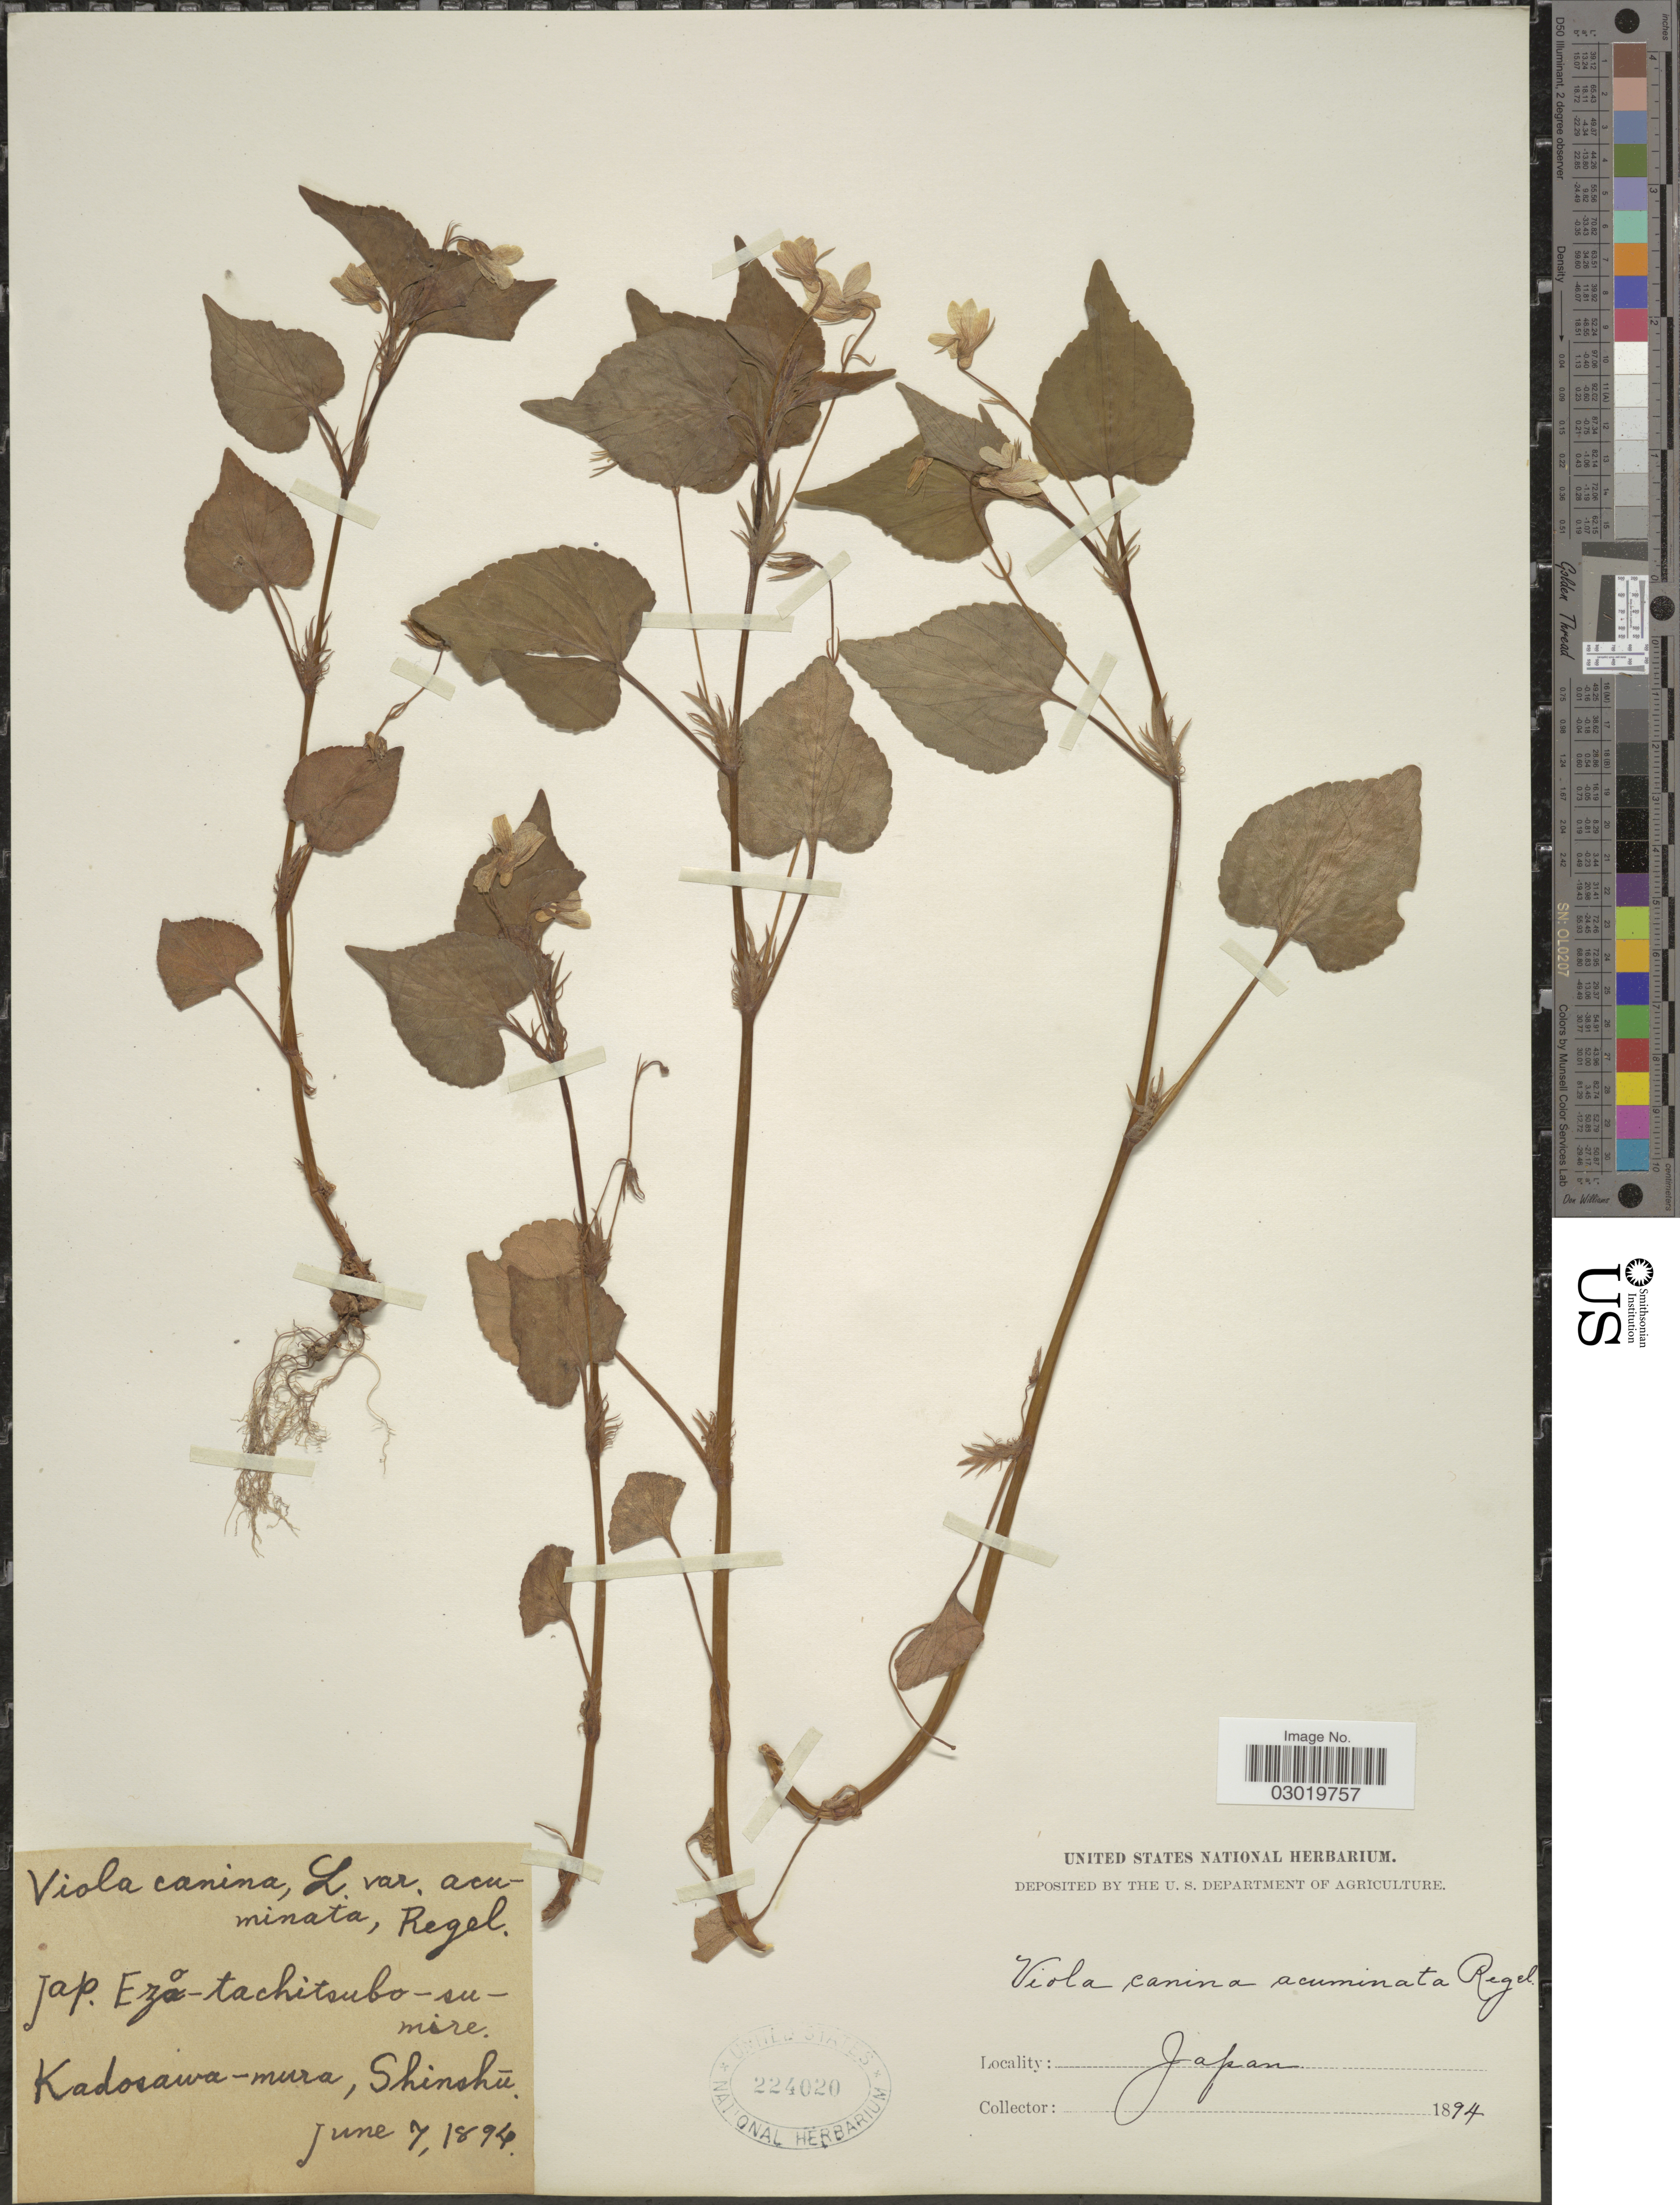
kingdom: Plantae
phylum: Tracheophyta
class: Magnoliopsida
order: Malpighiales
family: Violaceae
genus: Viola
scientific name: Viola canina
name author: L.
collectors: ex herb. U. S. Department of Agriculture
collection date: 1894-06-07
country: Japan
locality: Kadosawa-mura, Shinshü.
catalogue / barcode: US 224020